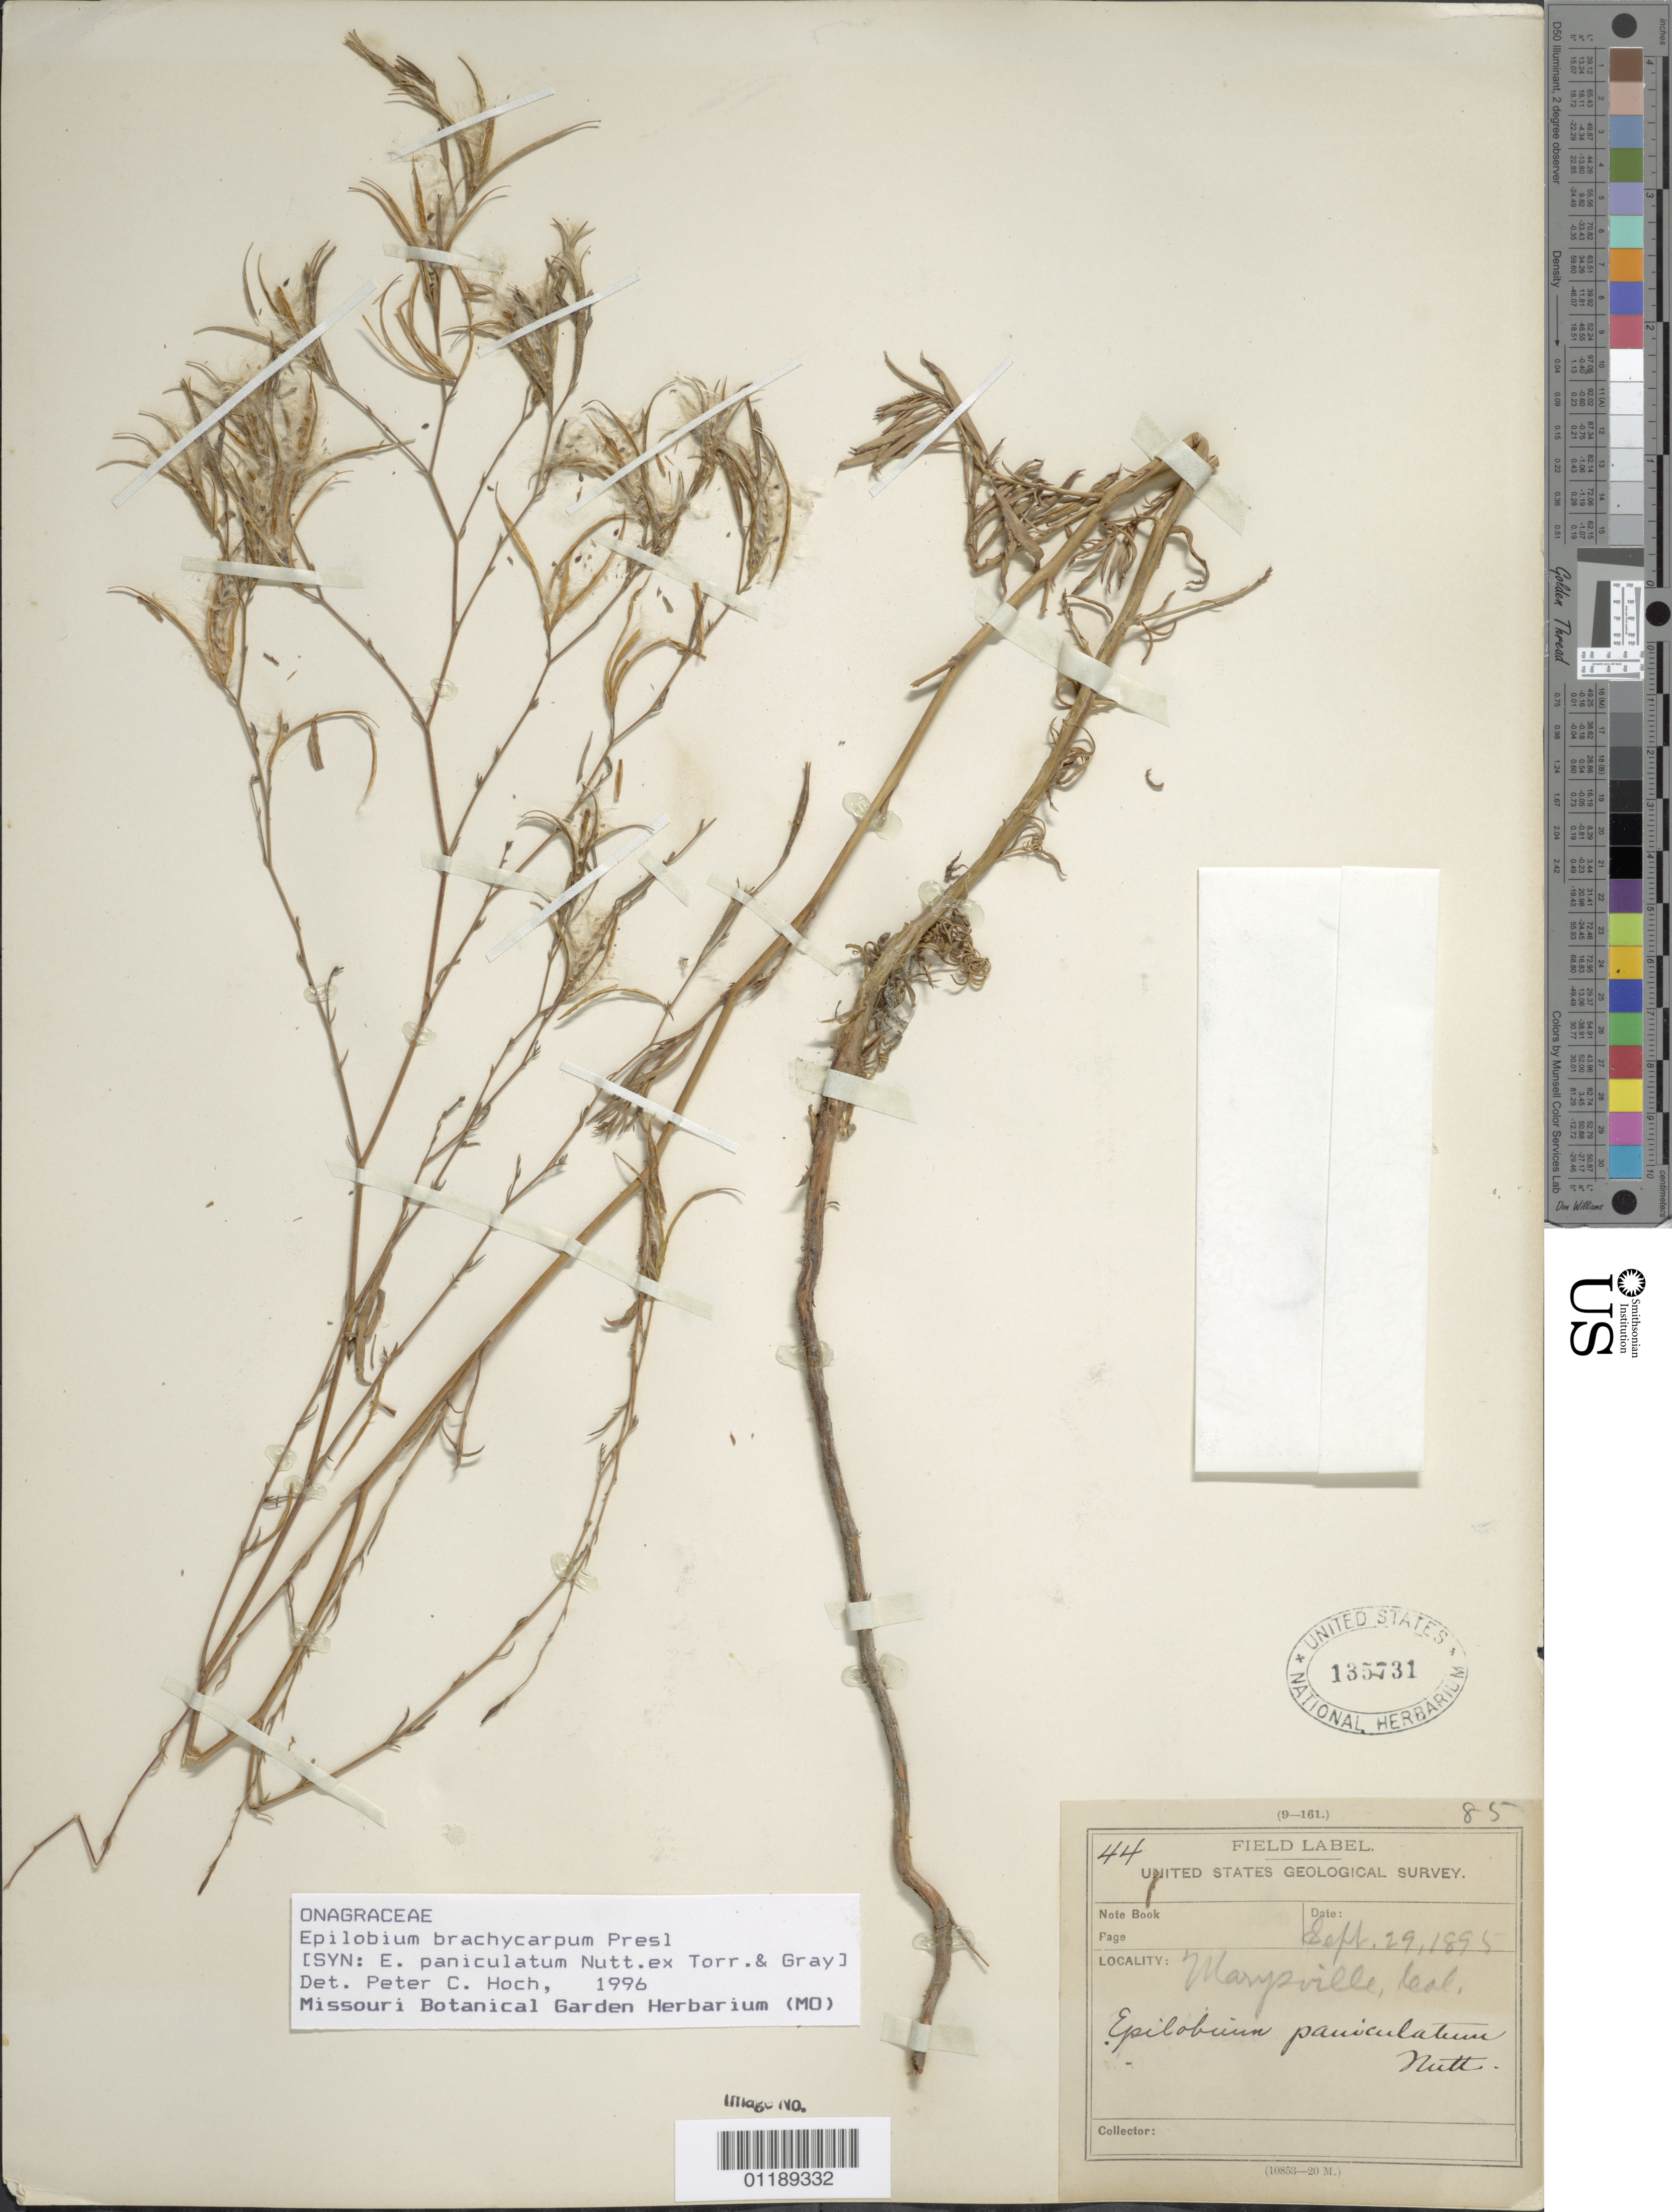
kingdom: Plantae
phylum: Tracheophyta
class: Magnoliopsida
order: Myrtales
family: Onagraceae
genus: Epilobium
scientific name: Epilobium brachycarpum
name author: C. Presl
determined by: Hoch, P. C.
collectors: L. F. Ward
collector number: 44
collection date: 1895-09-29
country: United States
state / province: California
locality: Marysville.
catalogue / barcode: US 135731